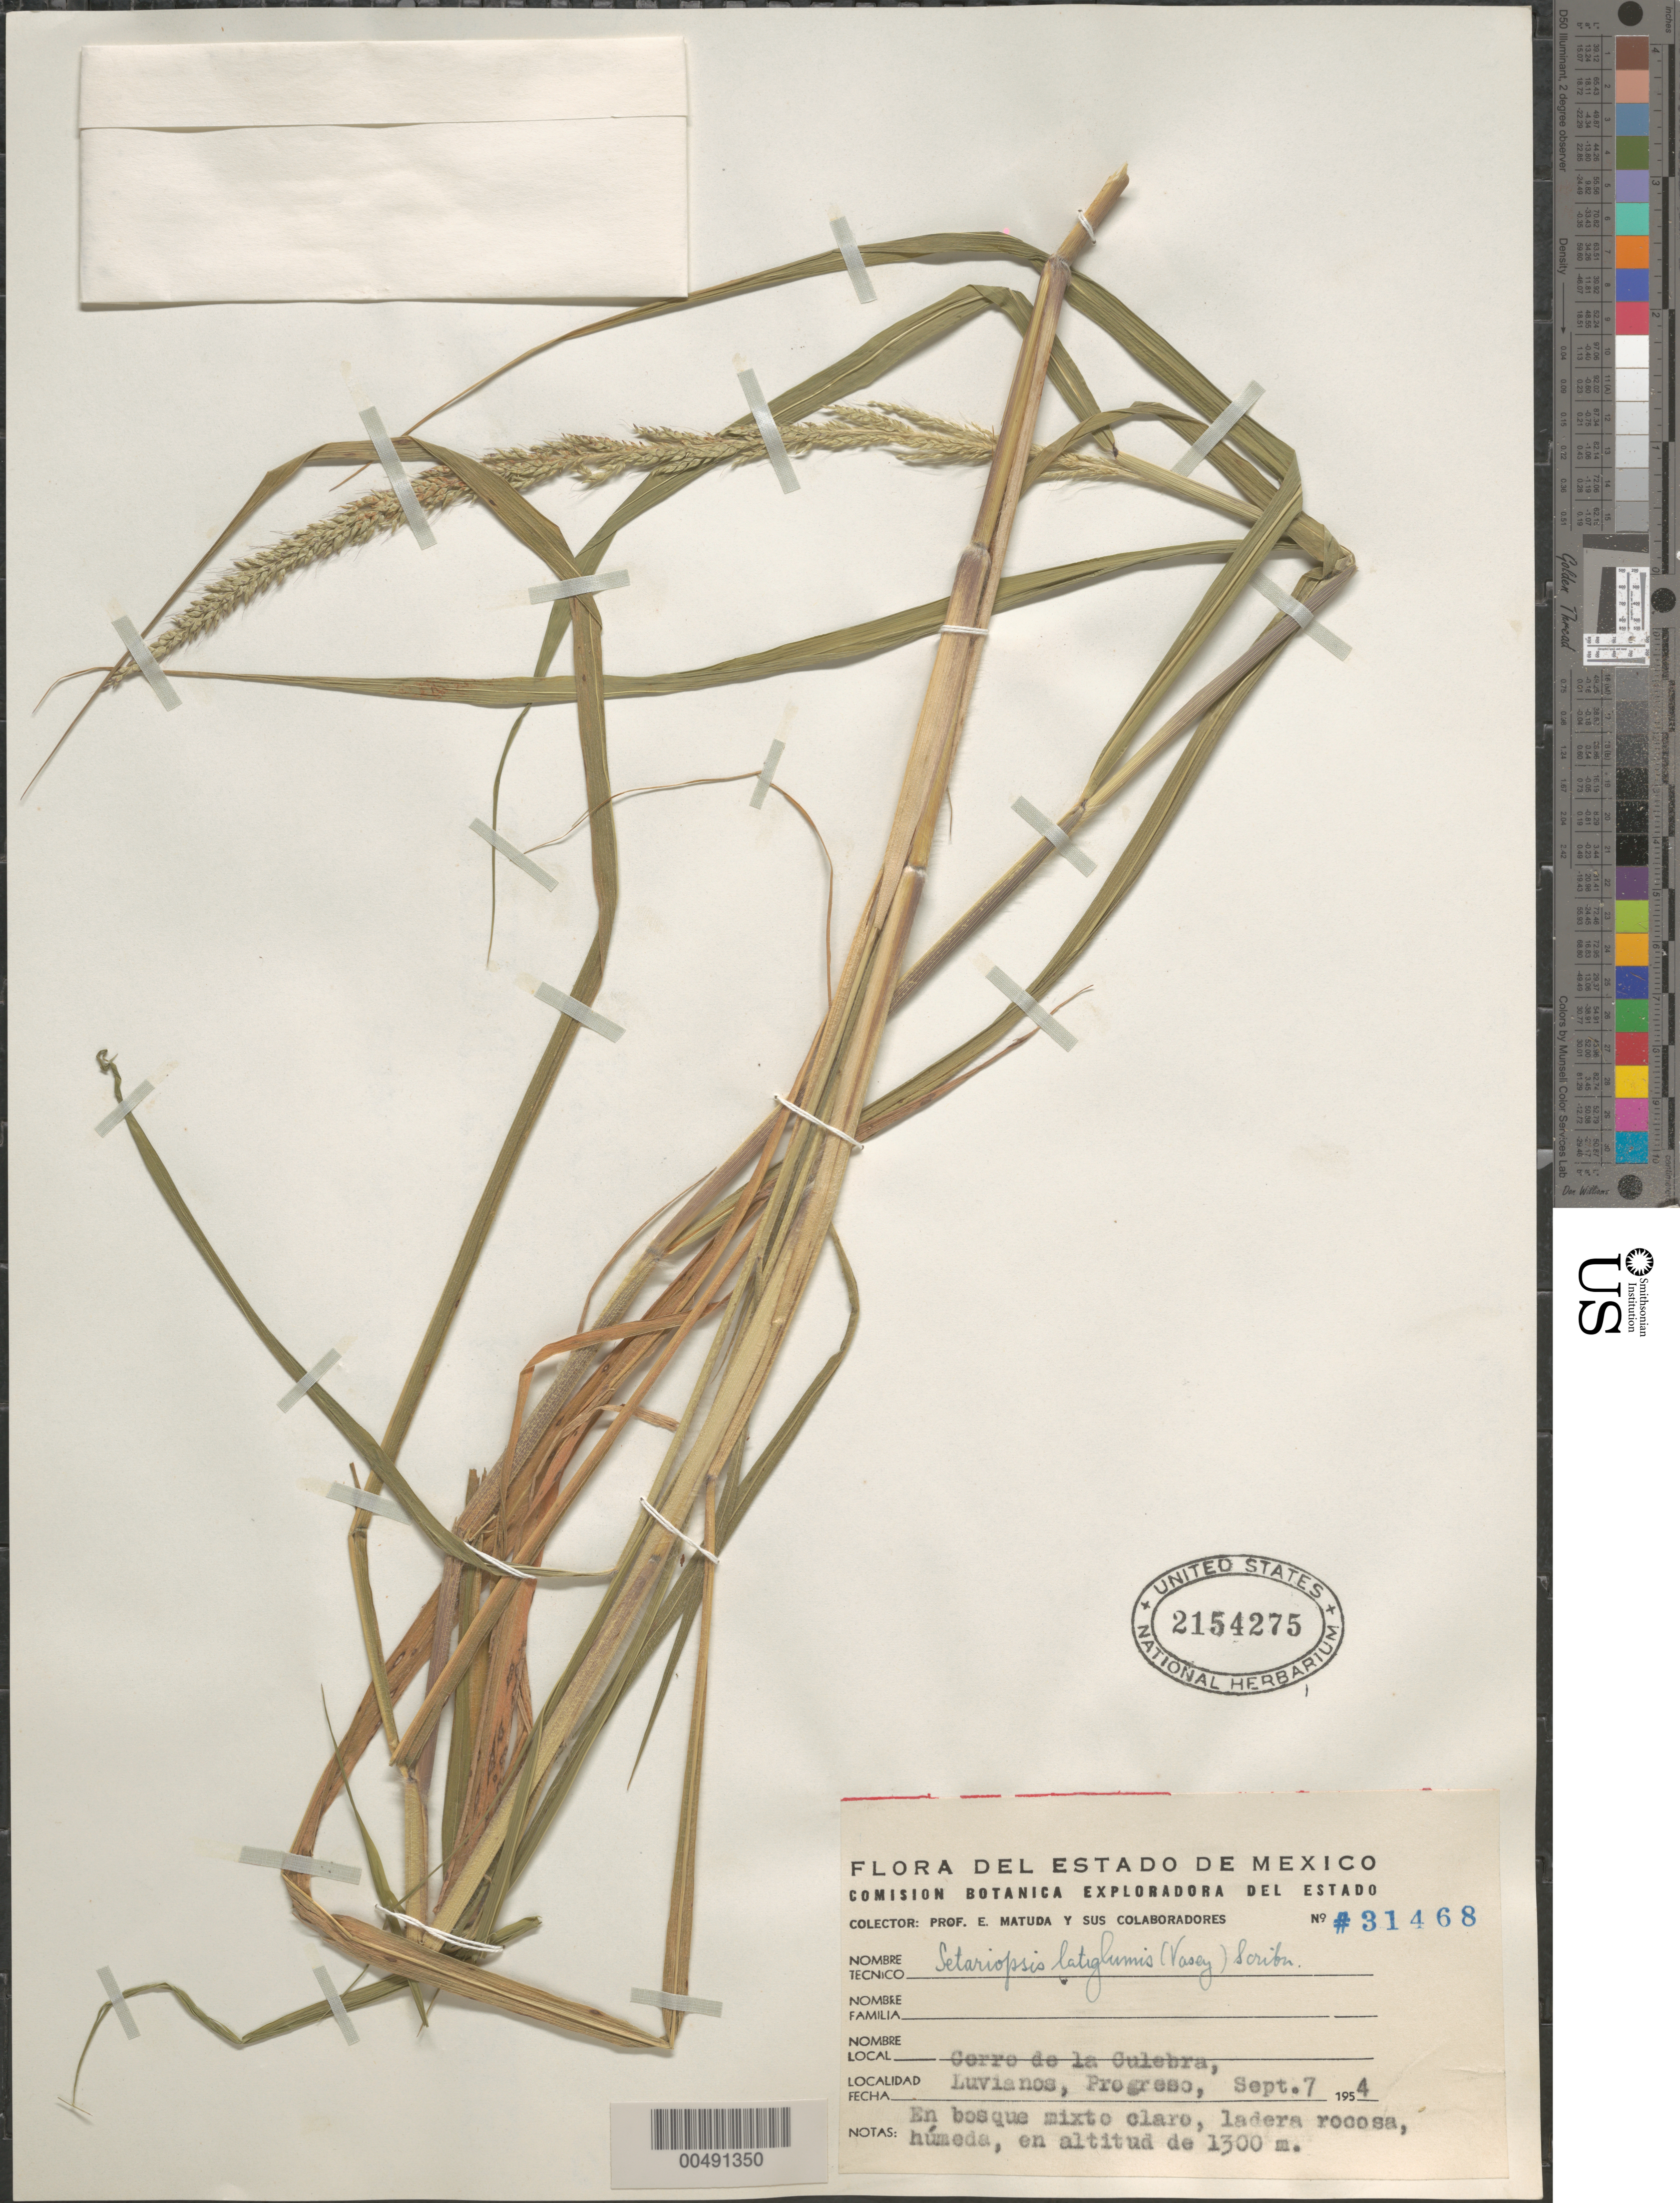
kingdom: Plantae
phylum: Tracheophyta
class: Liliopsida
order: Poales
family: Poaceae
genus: Setariopsis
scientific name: Setariopsis latiglumis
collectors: E. Matuda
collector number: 31468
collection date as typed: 7 Sep 1954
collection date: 1954-09-07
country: Mexico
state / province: México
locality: Cerro de la Culebra, Luvianos, Progreso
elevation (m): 1300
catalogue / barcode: US 2154275